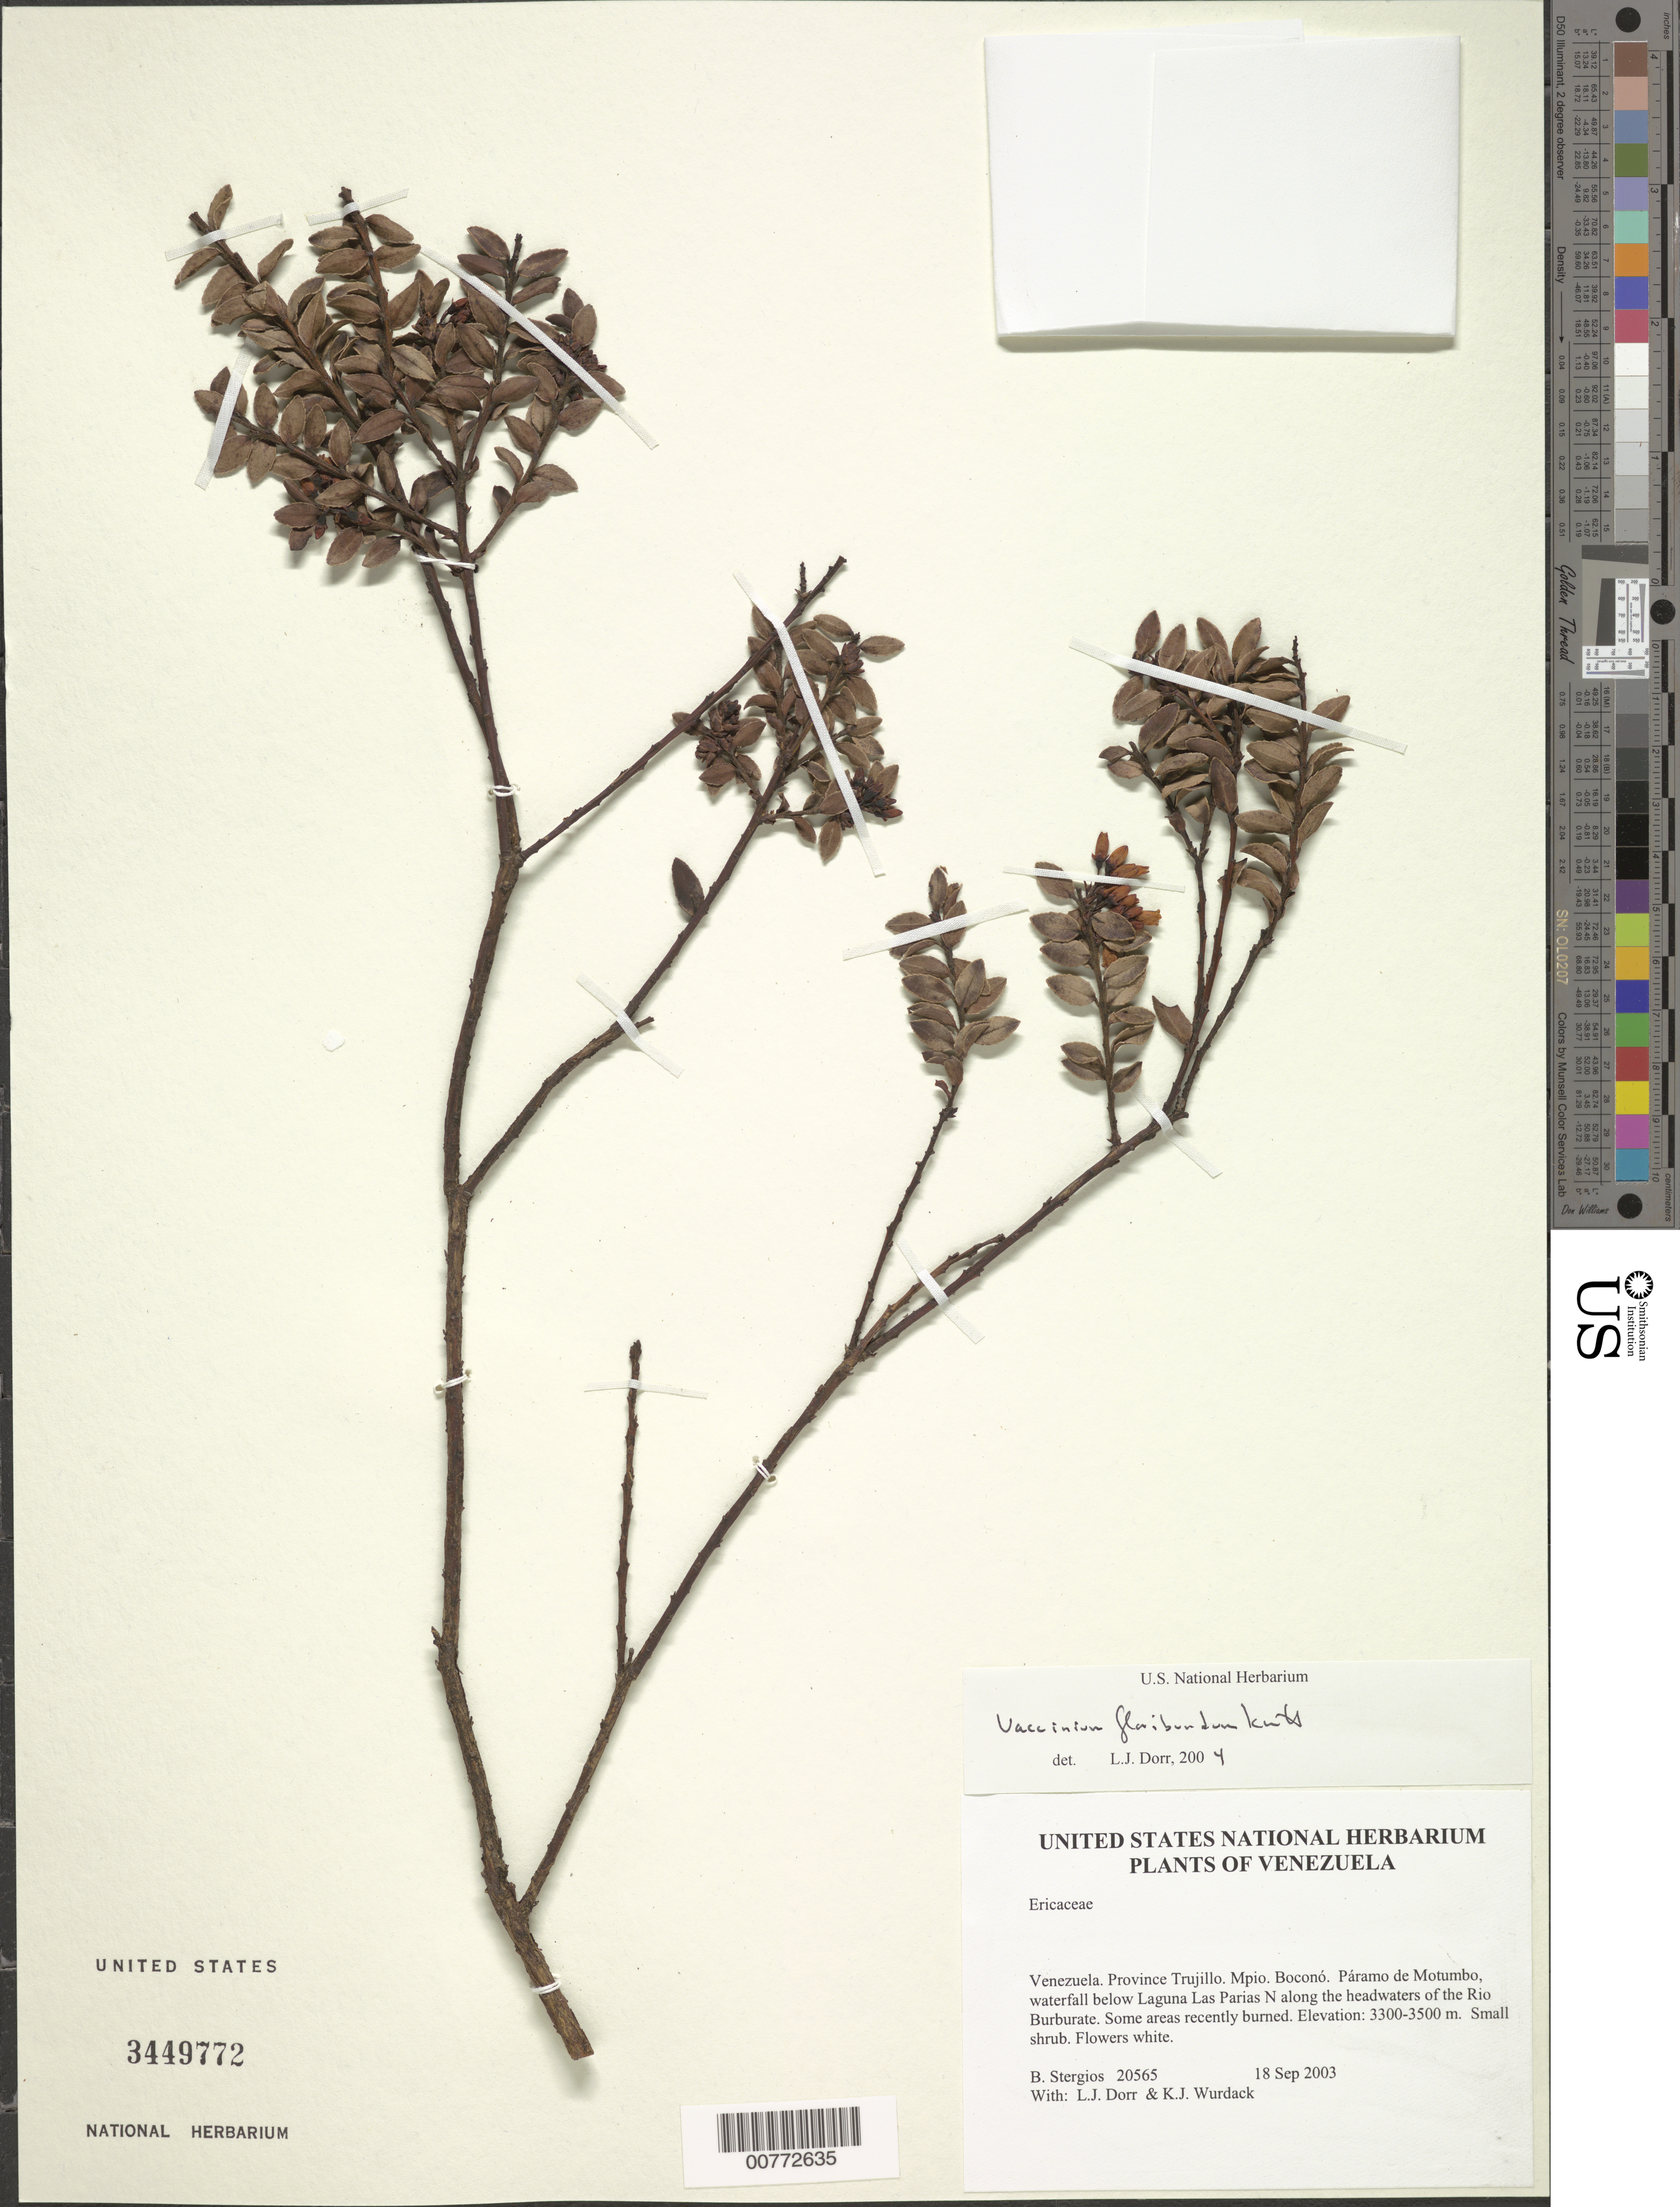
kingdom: Plantae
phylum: Tracheophyta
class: Magnoliopsida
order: Ericales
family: Ericaceae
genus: Vaccinium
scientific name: Vaccinium floribundum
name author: Kunth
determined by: Dorr, L. J., (BOT), Smithsonian Institution - National Museum of Natural History (UNITED STATES)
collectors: B. G. Stergios, L. J. Dorr & K. Wurdack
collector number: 20565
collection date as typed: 18 Sep 2003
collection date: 2003-09-18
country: Venezuela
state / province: Trujillo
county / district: Boconó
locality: Páramo de Motumbo, waterfall below Laguna Las Parias N along the headwaters of the Rio Burburate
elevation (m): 3300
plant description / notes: PORT, US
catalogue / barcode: US 3449772